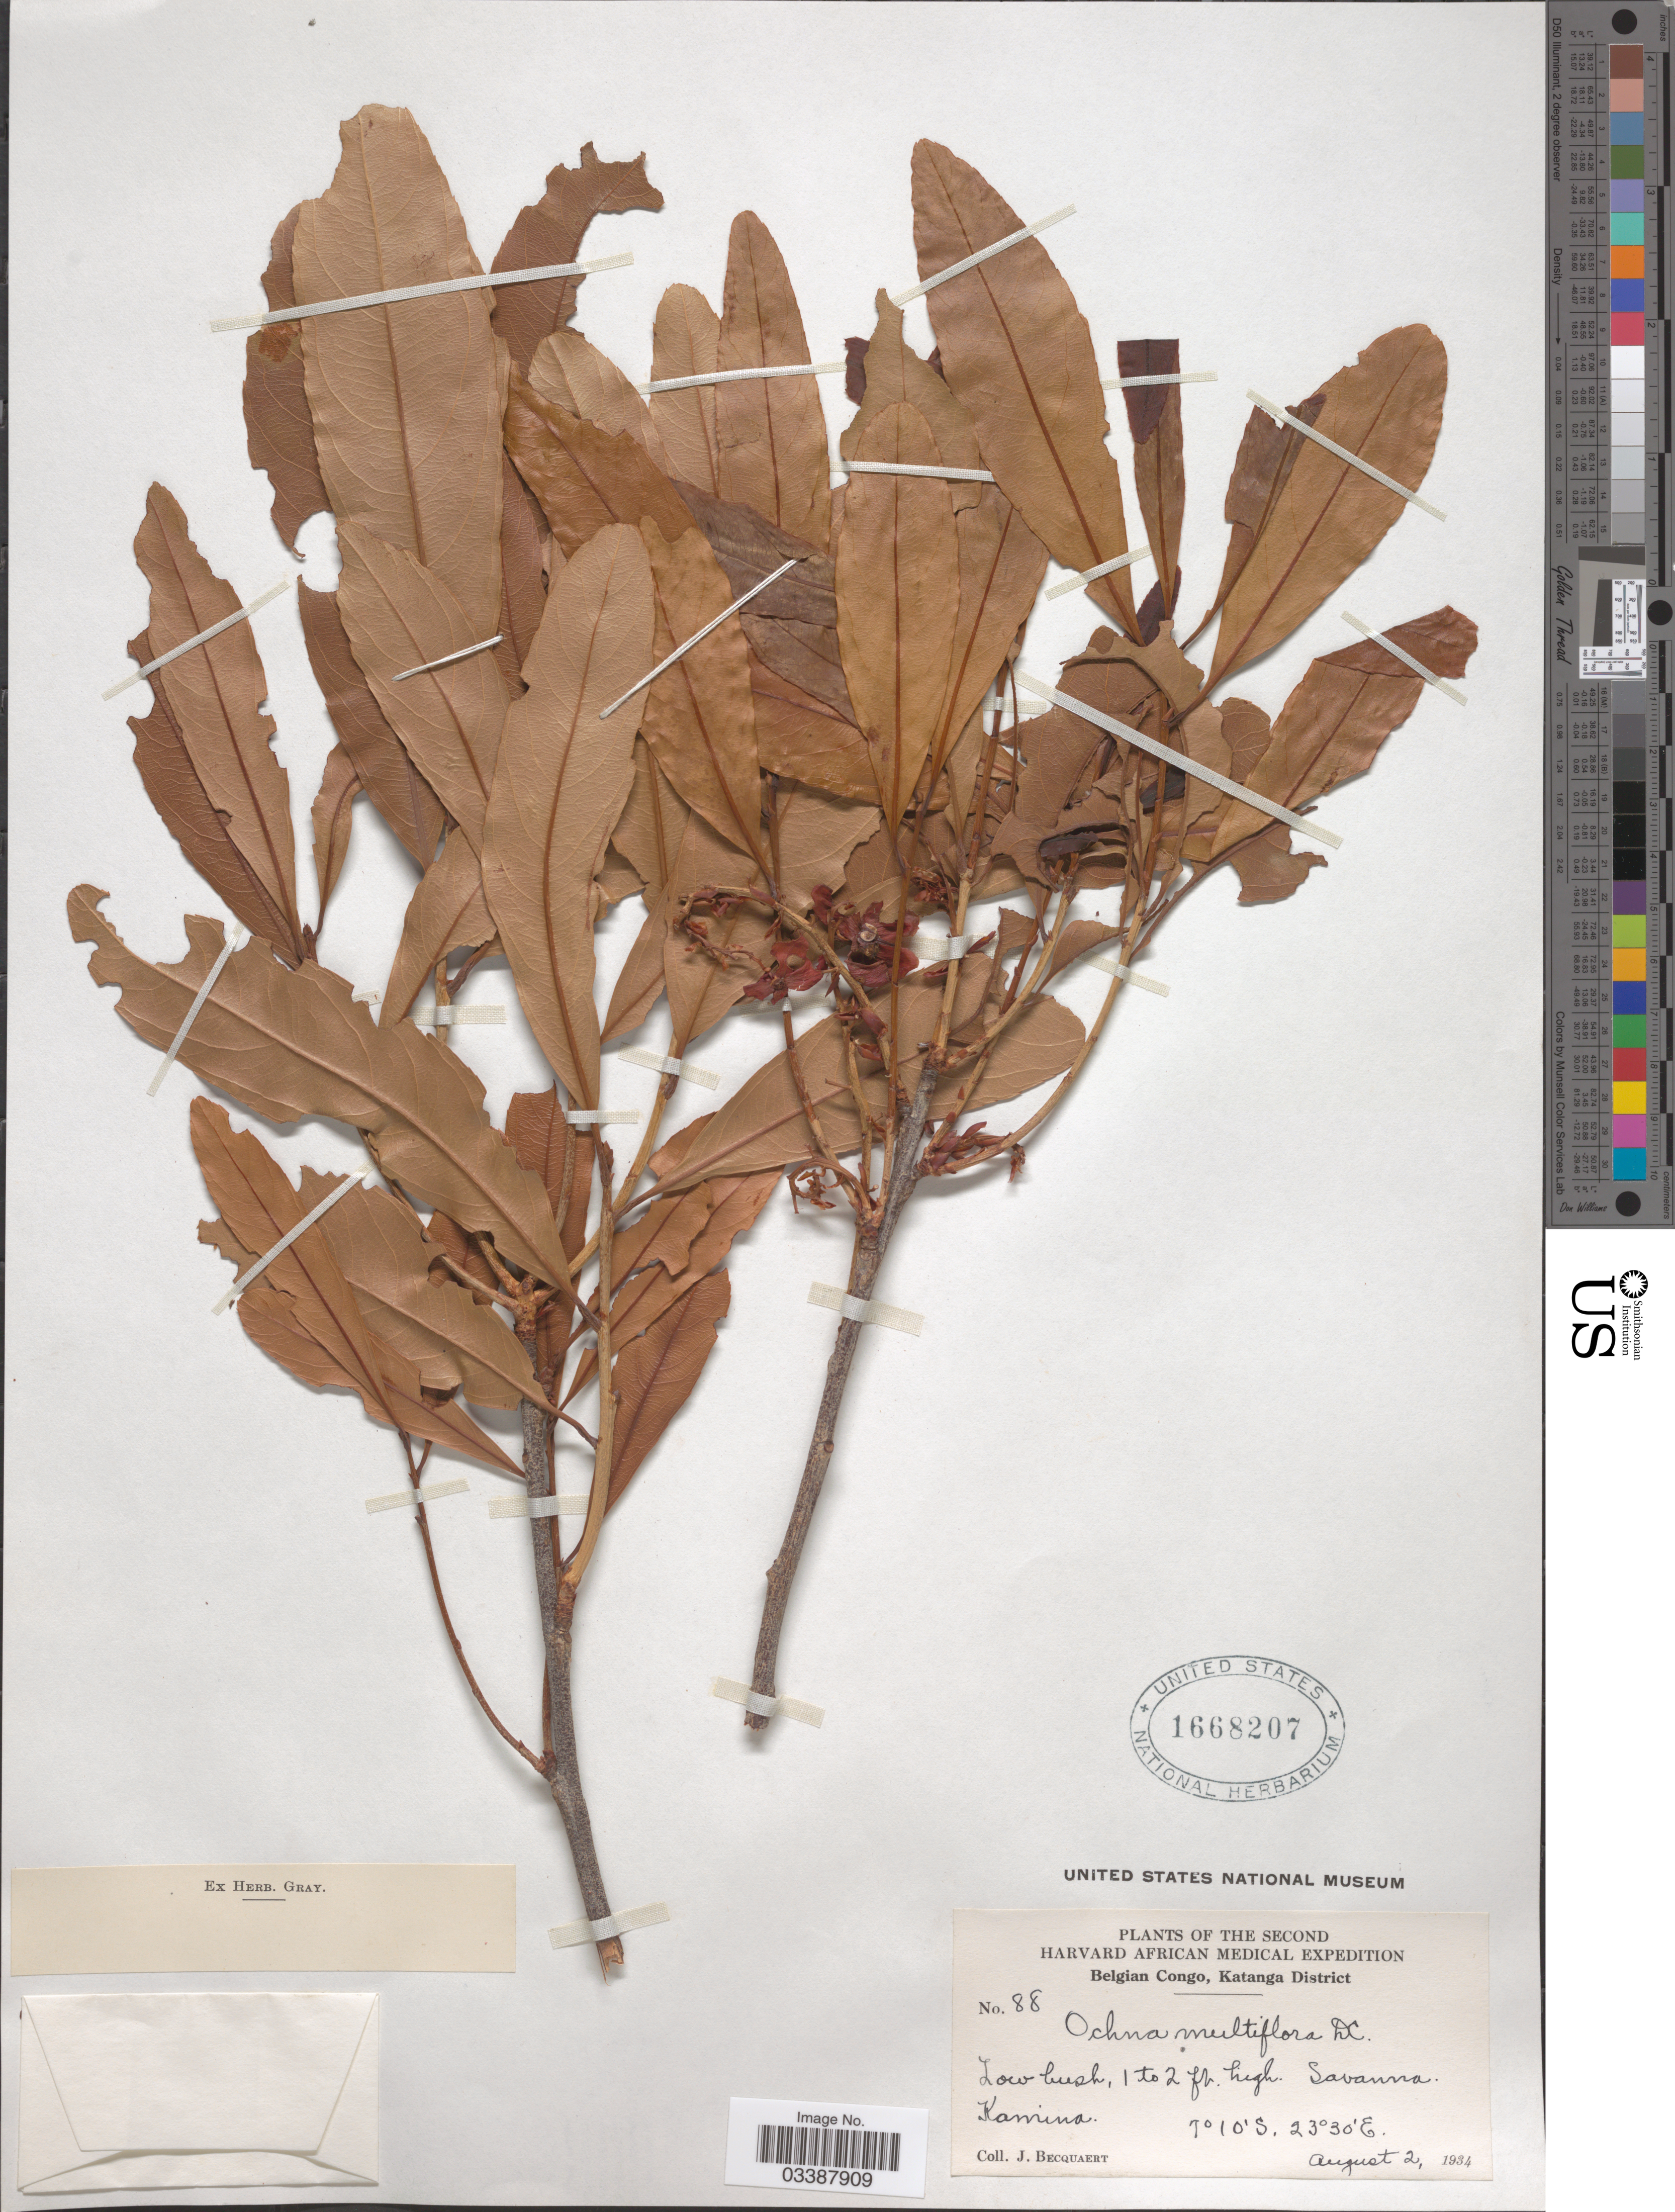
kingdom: Plantae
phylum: Tracheophyta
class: Magnoliopsida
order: Malpighiales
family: Ochnaceae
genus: Ochna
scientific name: Ochna multiflora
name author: DC.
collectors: J. Becquaert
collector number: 88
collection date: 1934-08-02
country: Congo, Democratic Republic of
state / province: Lomami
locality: Belgian Congo, Katanga District. Savanna. Kamina.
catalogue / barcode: US 1668207